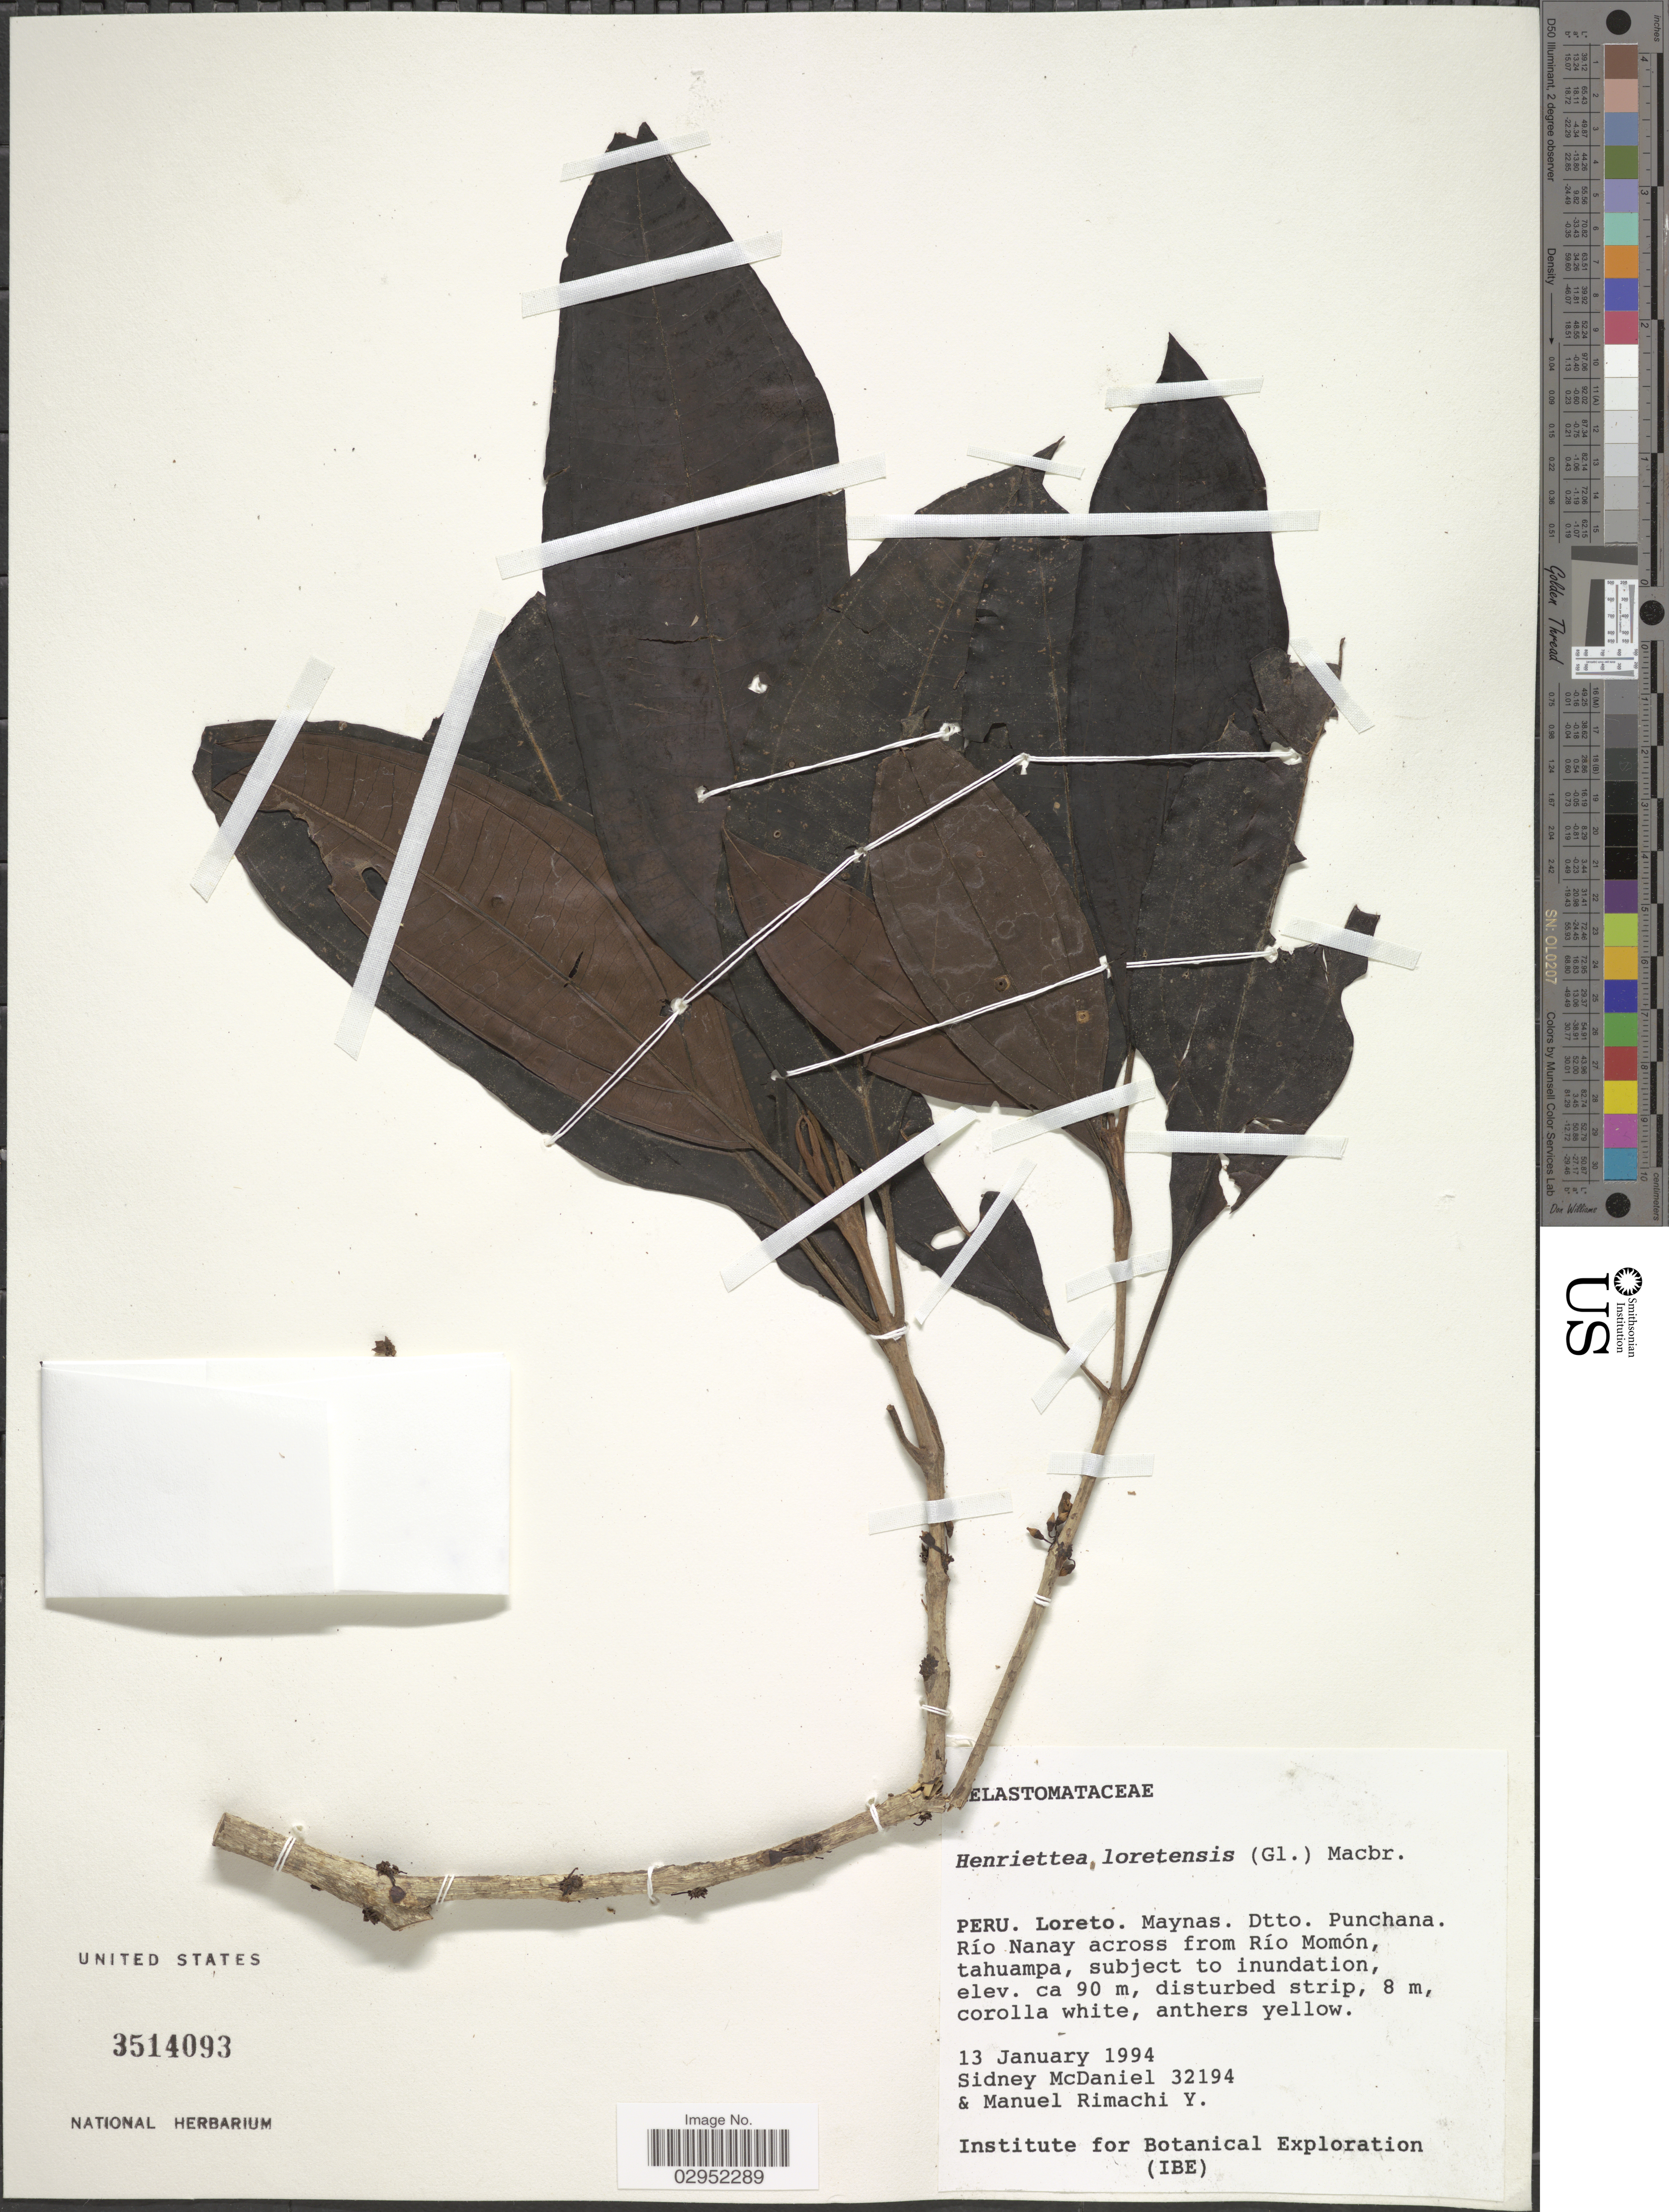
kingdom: Plantae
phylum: Tracheophyta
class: Magnoliopsida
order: Myrtales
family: Melastomataceae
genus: Henriettea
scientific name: Henriettea loretensis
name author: (Gleason) J.F. Macbr.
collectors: S. McDaniel & M. Rimachi Y.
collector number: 32194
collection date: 1994-01-13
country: Peru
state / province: Loreto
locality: Maynas. Dtto. Punchana. Río Nanay across from Río Momón, tahuampa, subject to inundation.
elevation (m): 90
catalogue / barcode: US 3514093